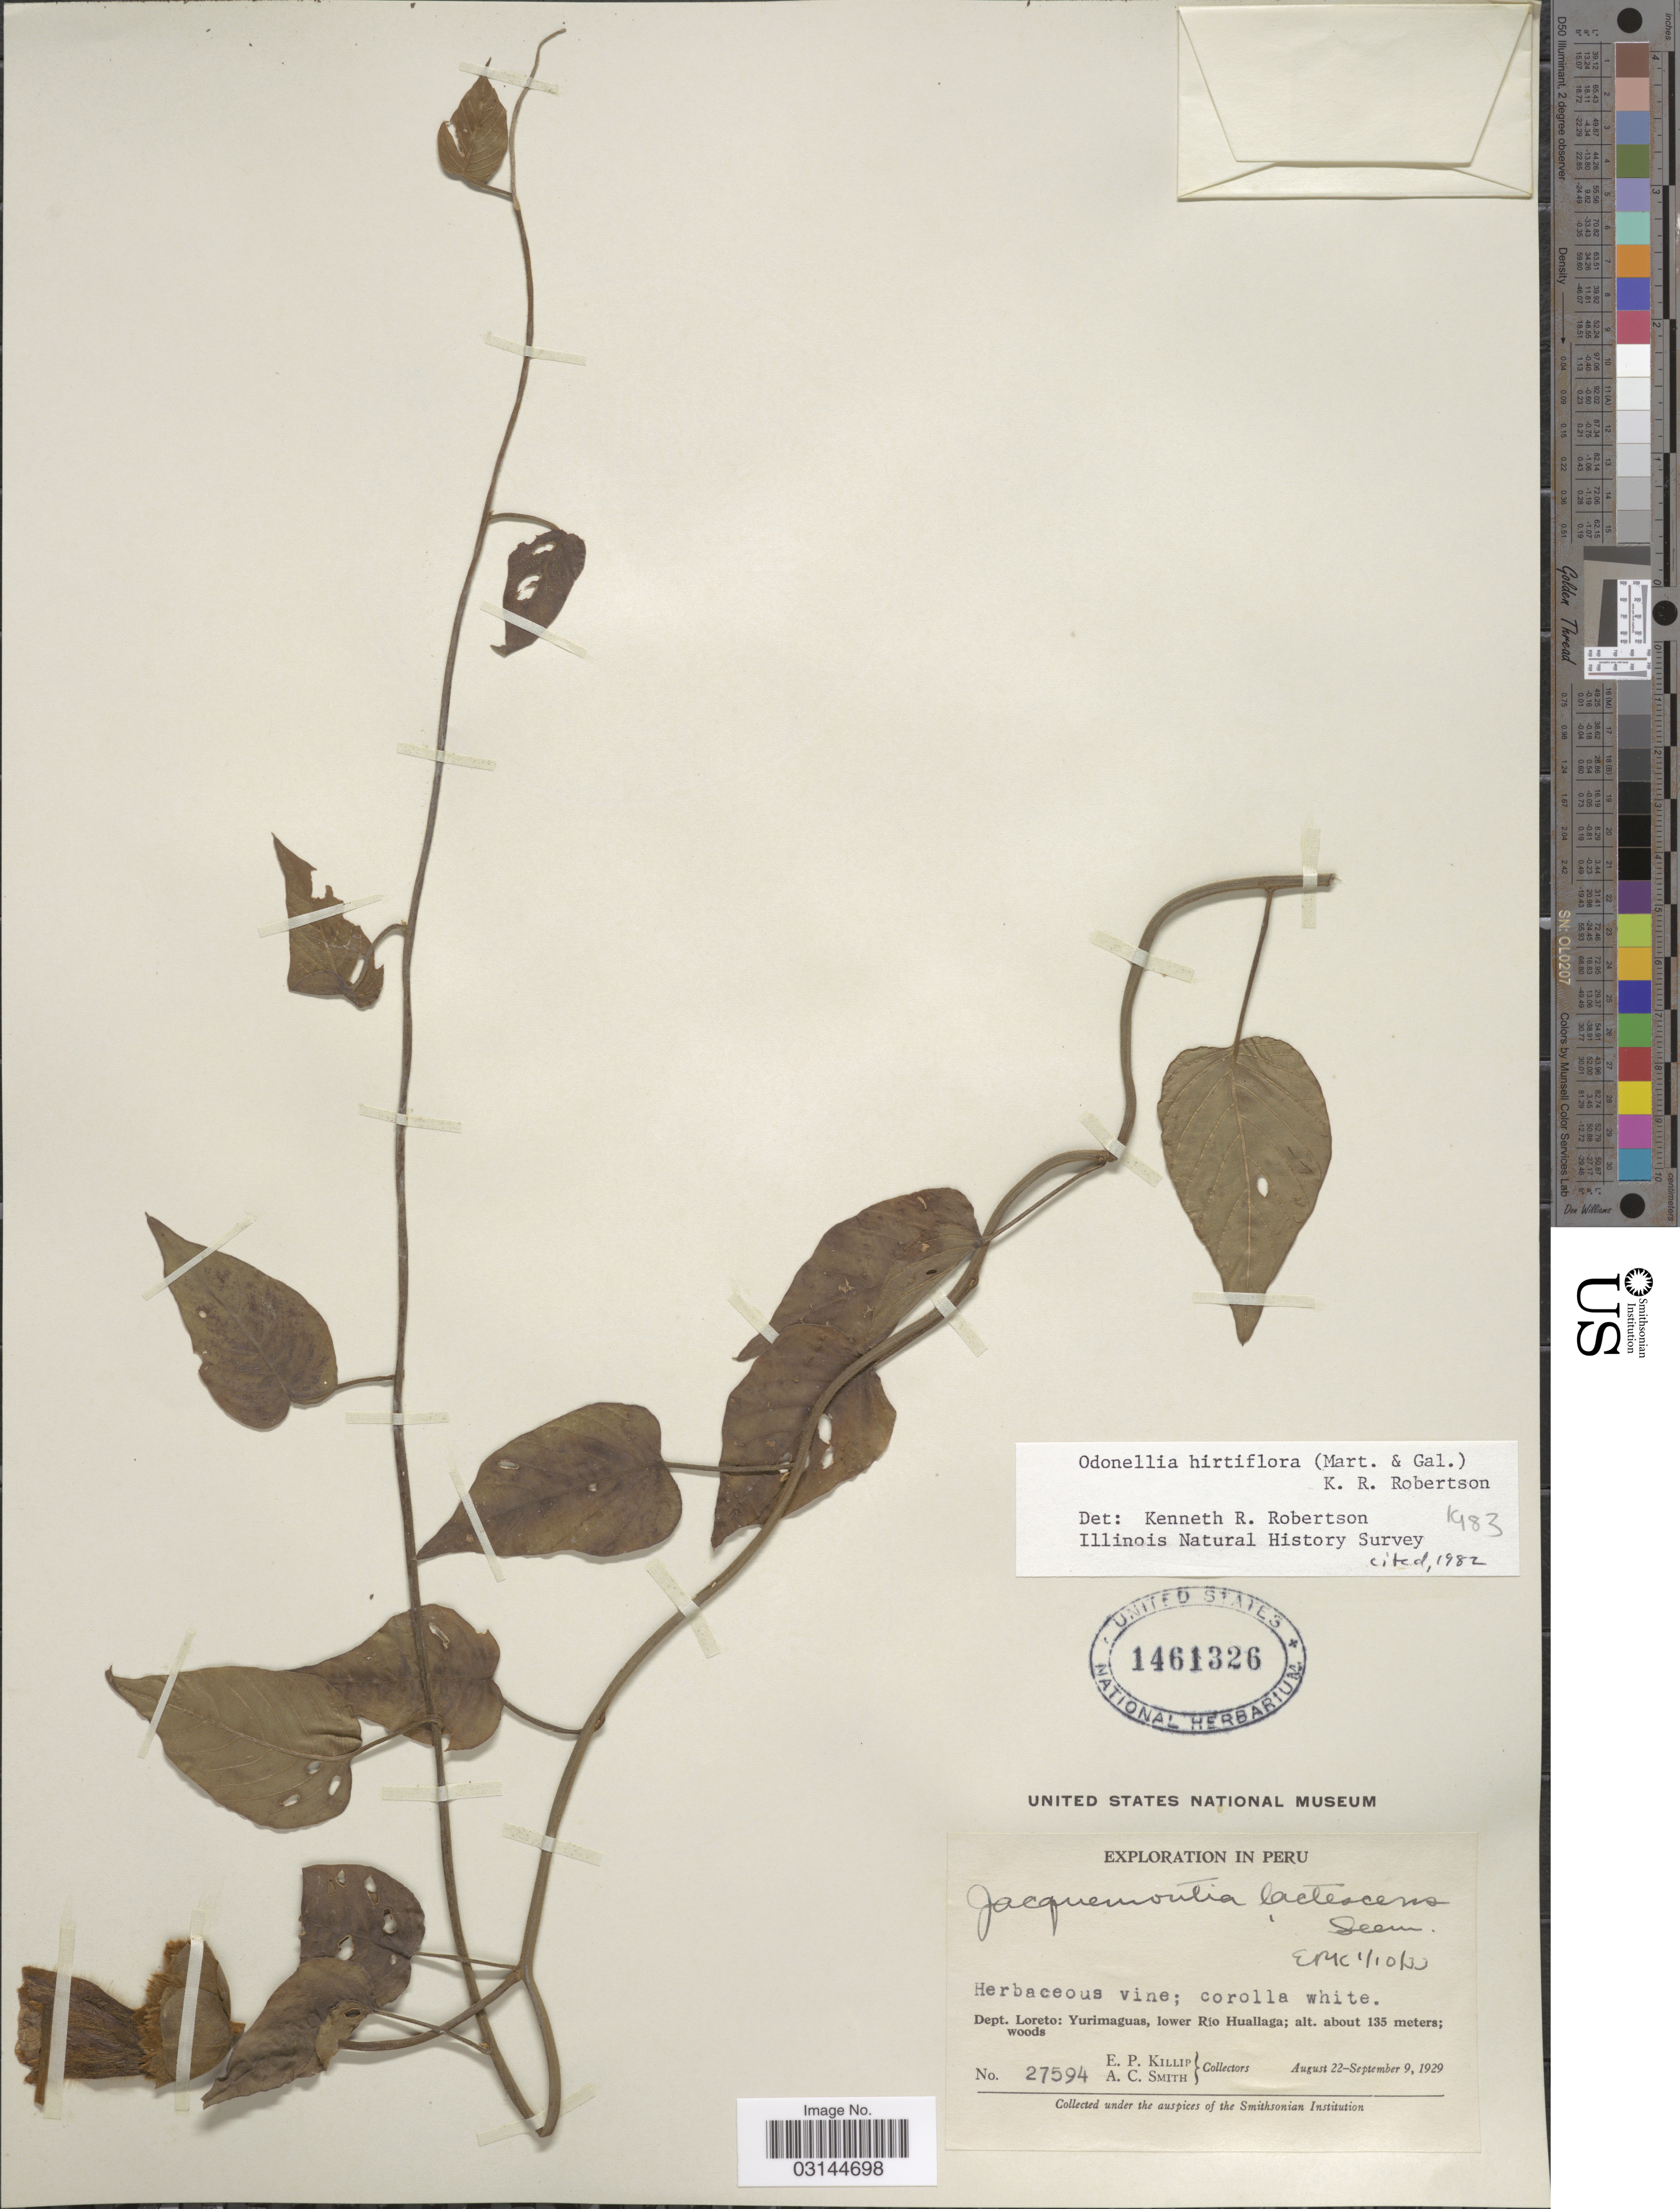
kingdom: Plantae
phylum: Tracheophyta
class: Magnoliopsida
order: Solanales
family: Convolvulaceae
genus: Odonellia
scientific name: Odonellia hirtiflora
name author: (M. Martens & Galeotti) K.R. Robertson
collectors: E. P. Killip & A. C. Smith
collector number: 27594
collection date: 1929-08-22/1929-09-09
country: Peru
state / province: Loreto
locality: Dept. Loreto: Yurimaguas, lower Río Huallaga.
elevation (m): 135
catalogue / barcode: US 1461326